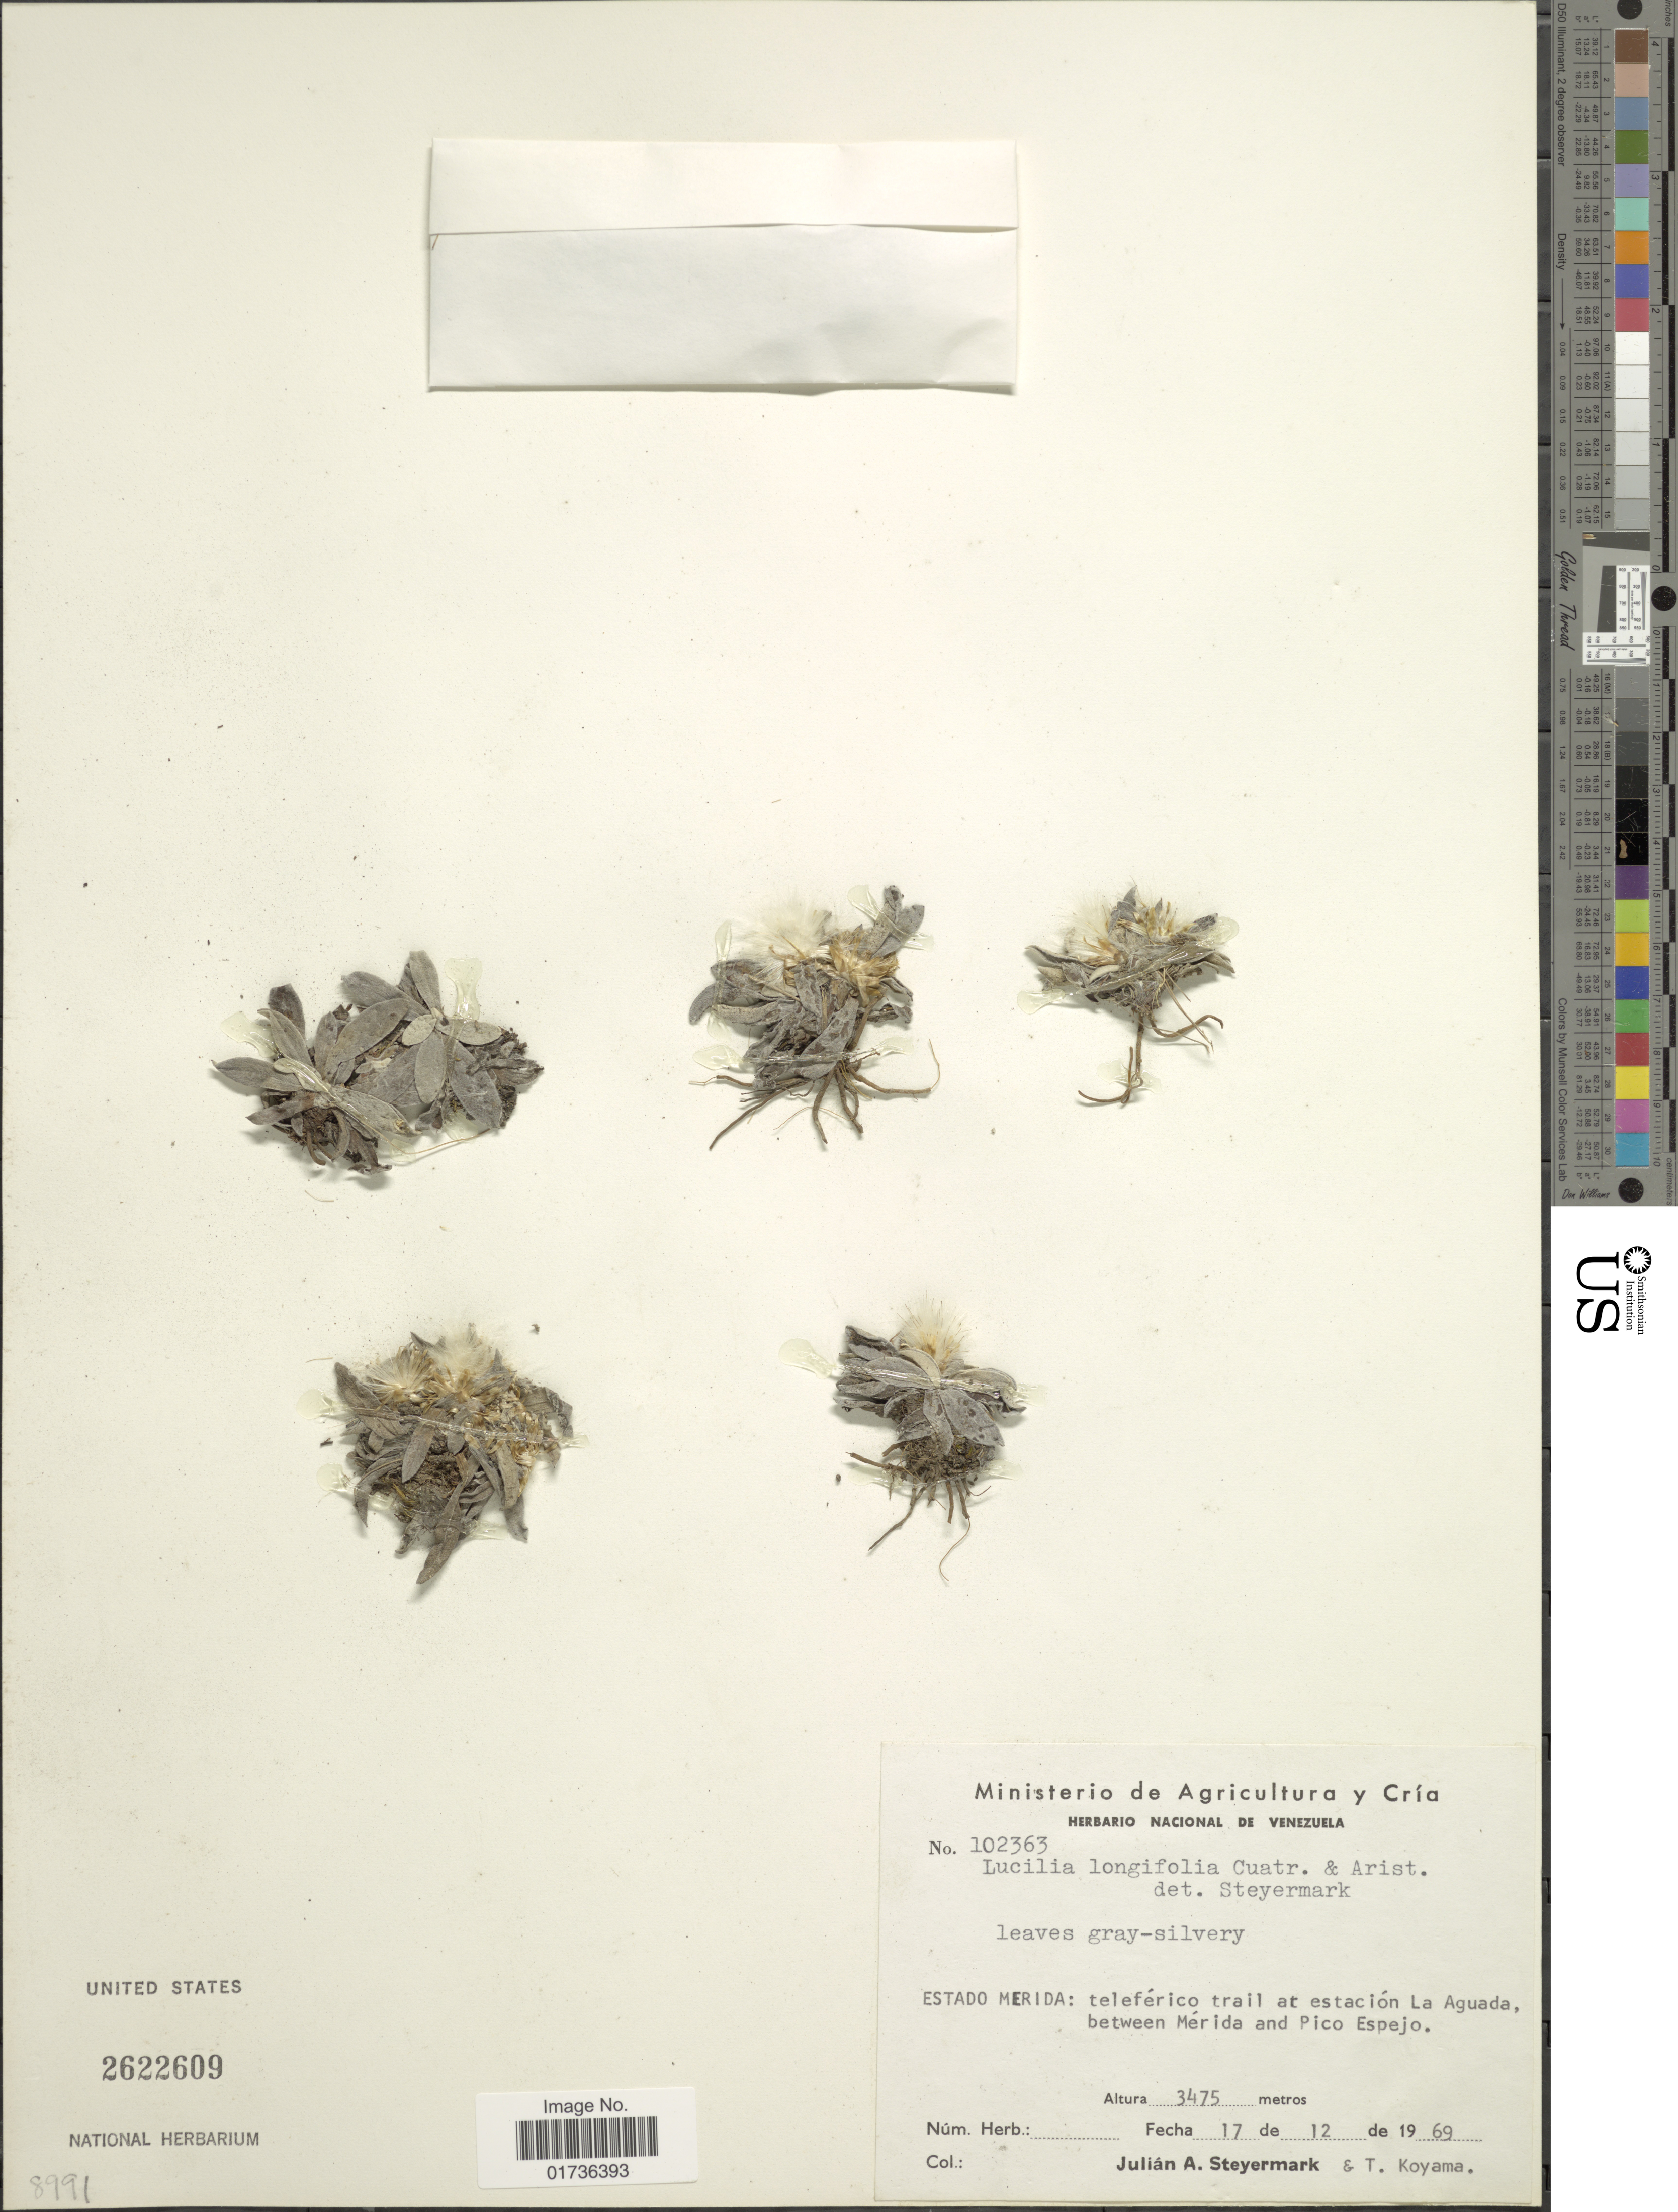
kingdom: Plantae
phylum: Tracheophyta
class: Magnoliopsida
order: Asterales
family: Asteraceae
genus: Belloa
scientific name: Belloa longifolia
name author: (Cuatrec. & Aristeg.) Sagást. & M.O. Dillon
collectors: J. Steyermark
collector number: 102363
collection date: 1969-12-17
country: Venezuela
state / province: Mérida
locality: Teleférico trail at estación La Aguada, between Mérida and Pico Espejo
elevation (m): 3475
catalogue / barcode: US 2622609